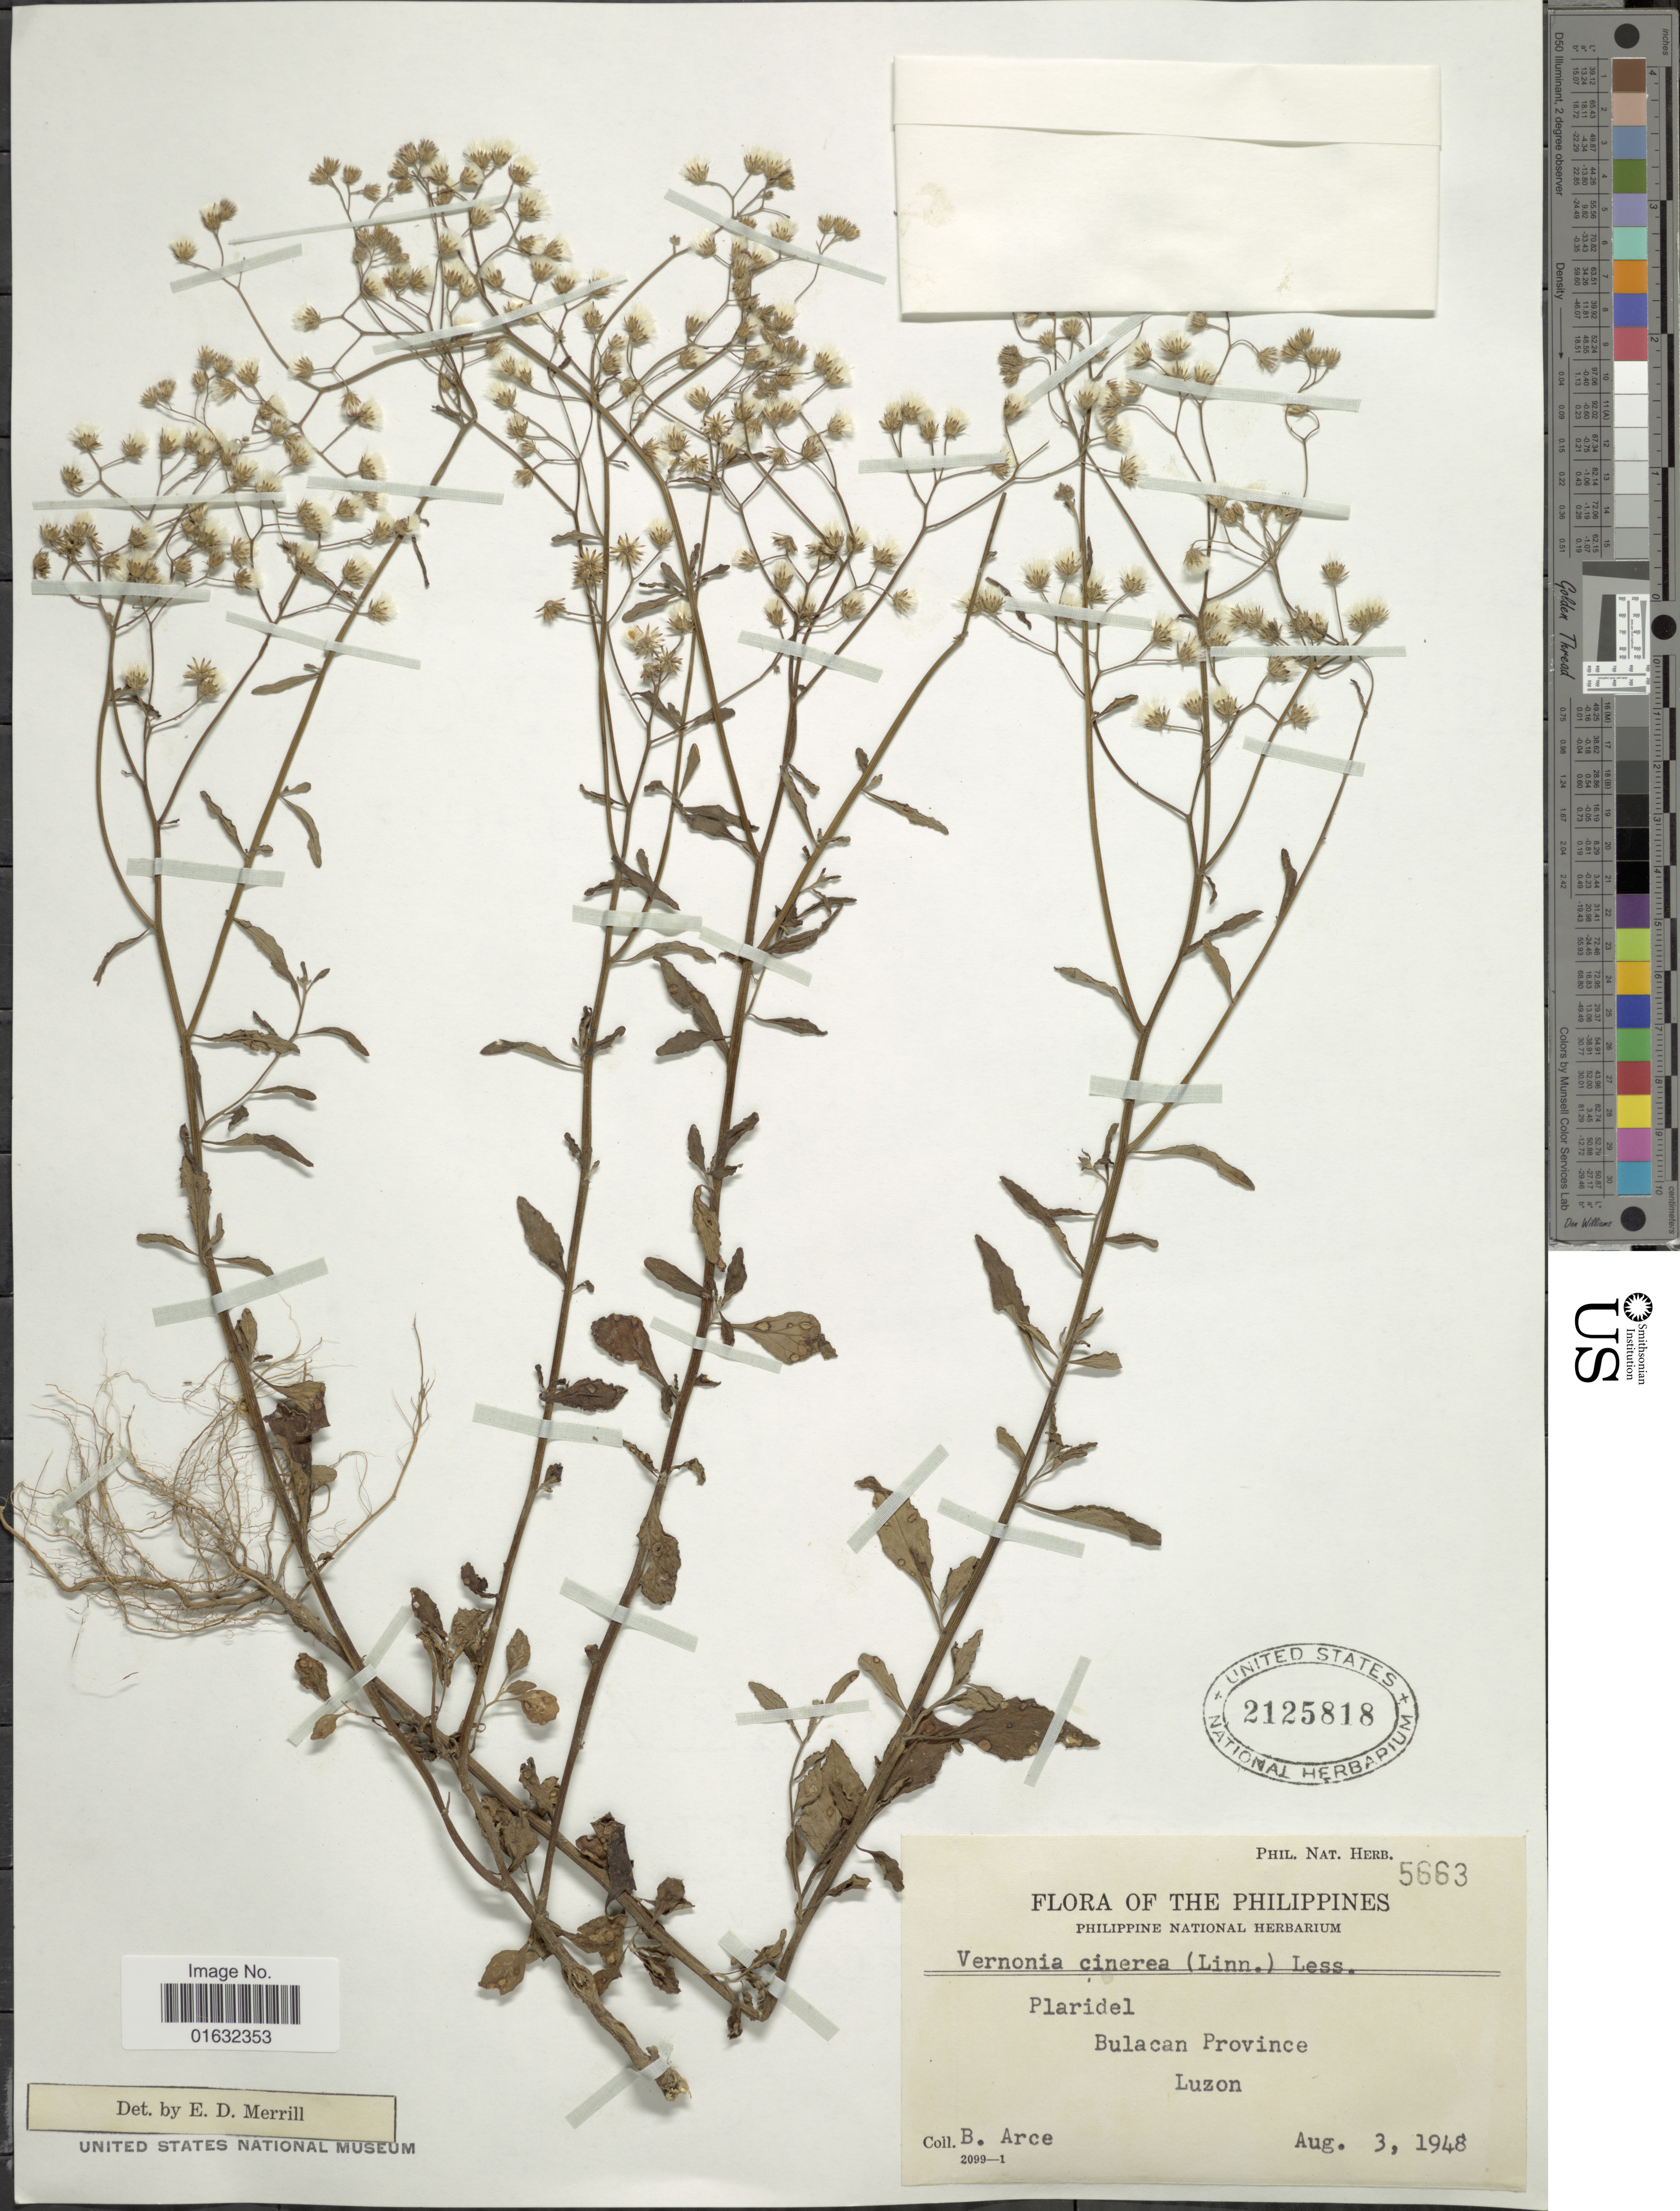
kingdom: Plantae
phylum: Tracheophyta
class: Magnoliopsida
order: Asterales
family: Asteraceae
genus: Cyanthillium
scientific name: Cyanthillium cinereum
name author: (L.) H. Rob.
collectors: M. Barragan Arce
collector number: Phil. Nat. Herb. 5663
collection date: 1948-08-03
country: Philippines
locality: Bulacan Province, Luzon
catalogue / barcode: US 2125818